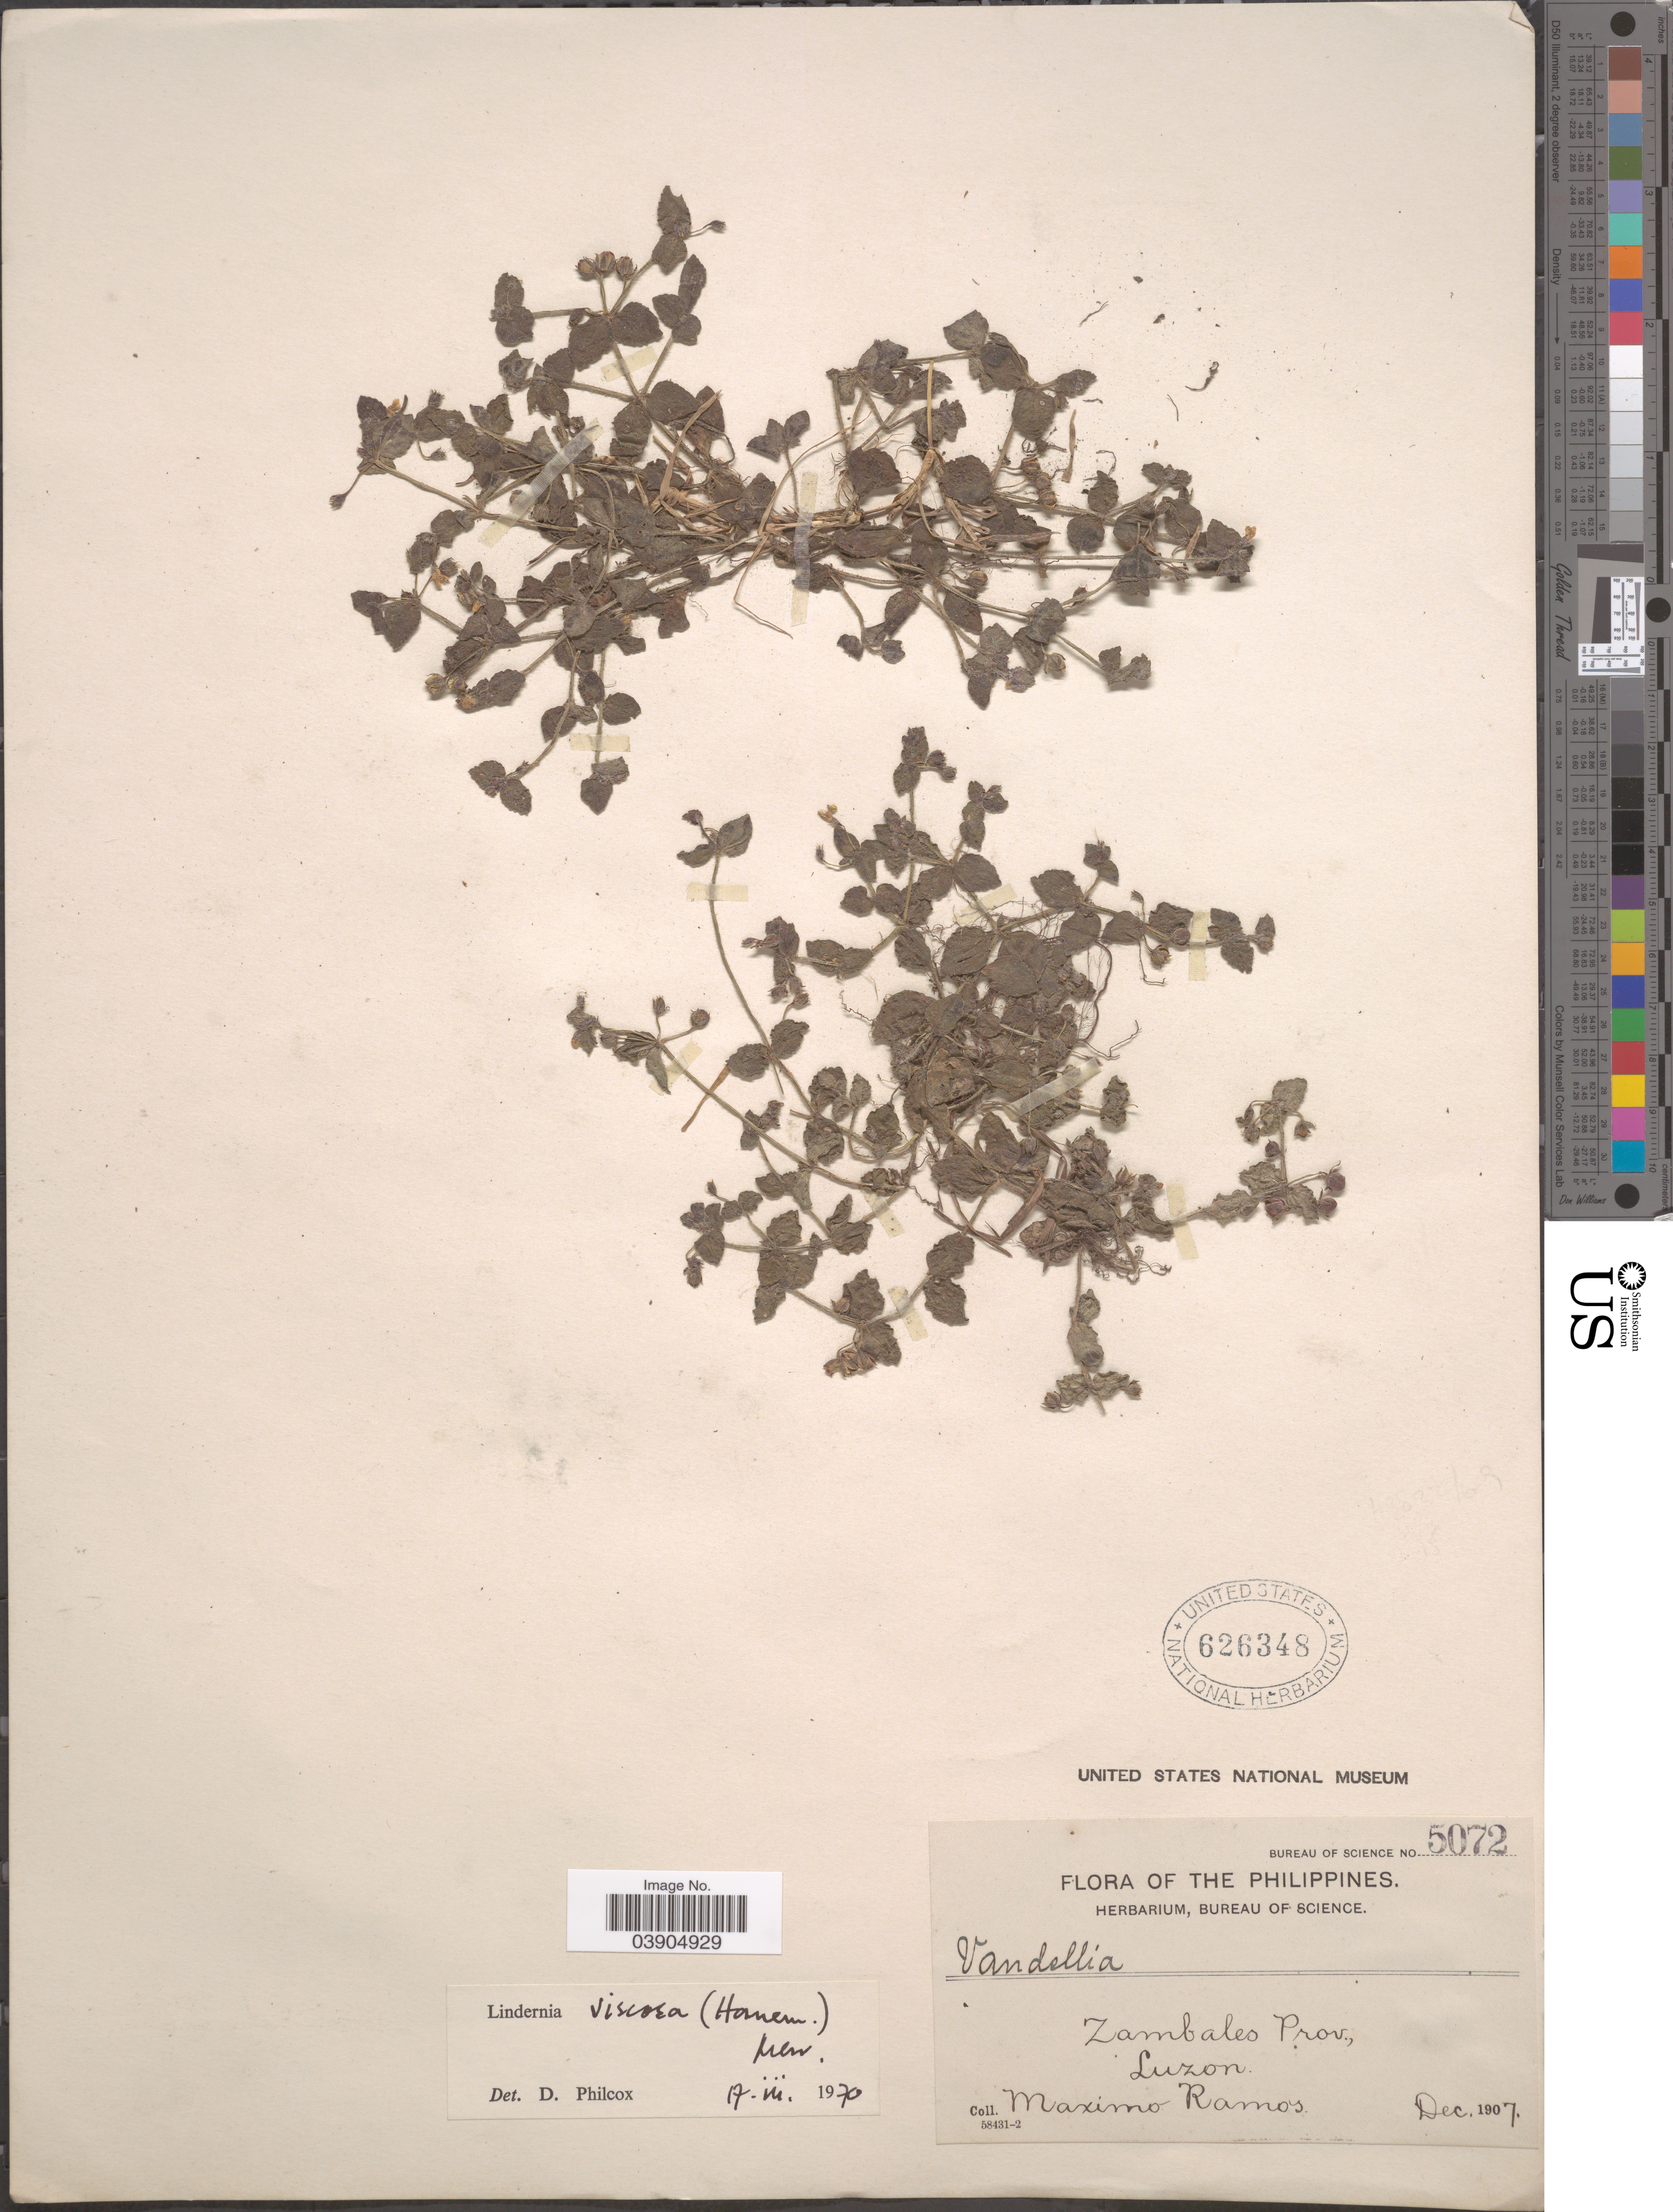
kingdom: Plantae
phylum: Tracheophyta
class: Magnoliopsida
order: Lamiales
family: Linderniaceae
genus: Lindernia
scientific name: Lindernia viscosa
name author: (Hornem.) Merr.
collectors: M. Ramos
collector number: Bureau of Science 5072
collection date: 1907-12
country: Philippines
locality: Zambales Prov., Luzon.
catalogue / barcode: US 626348